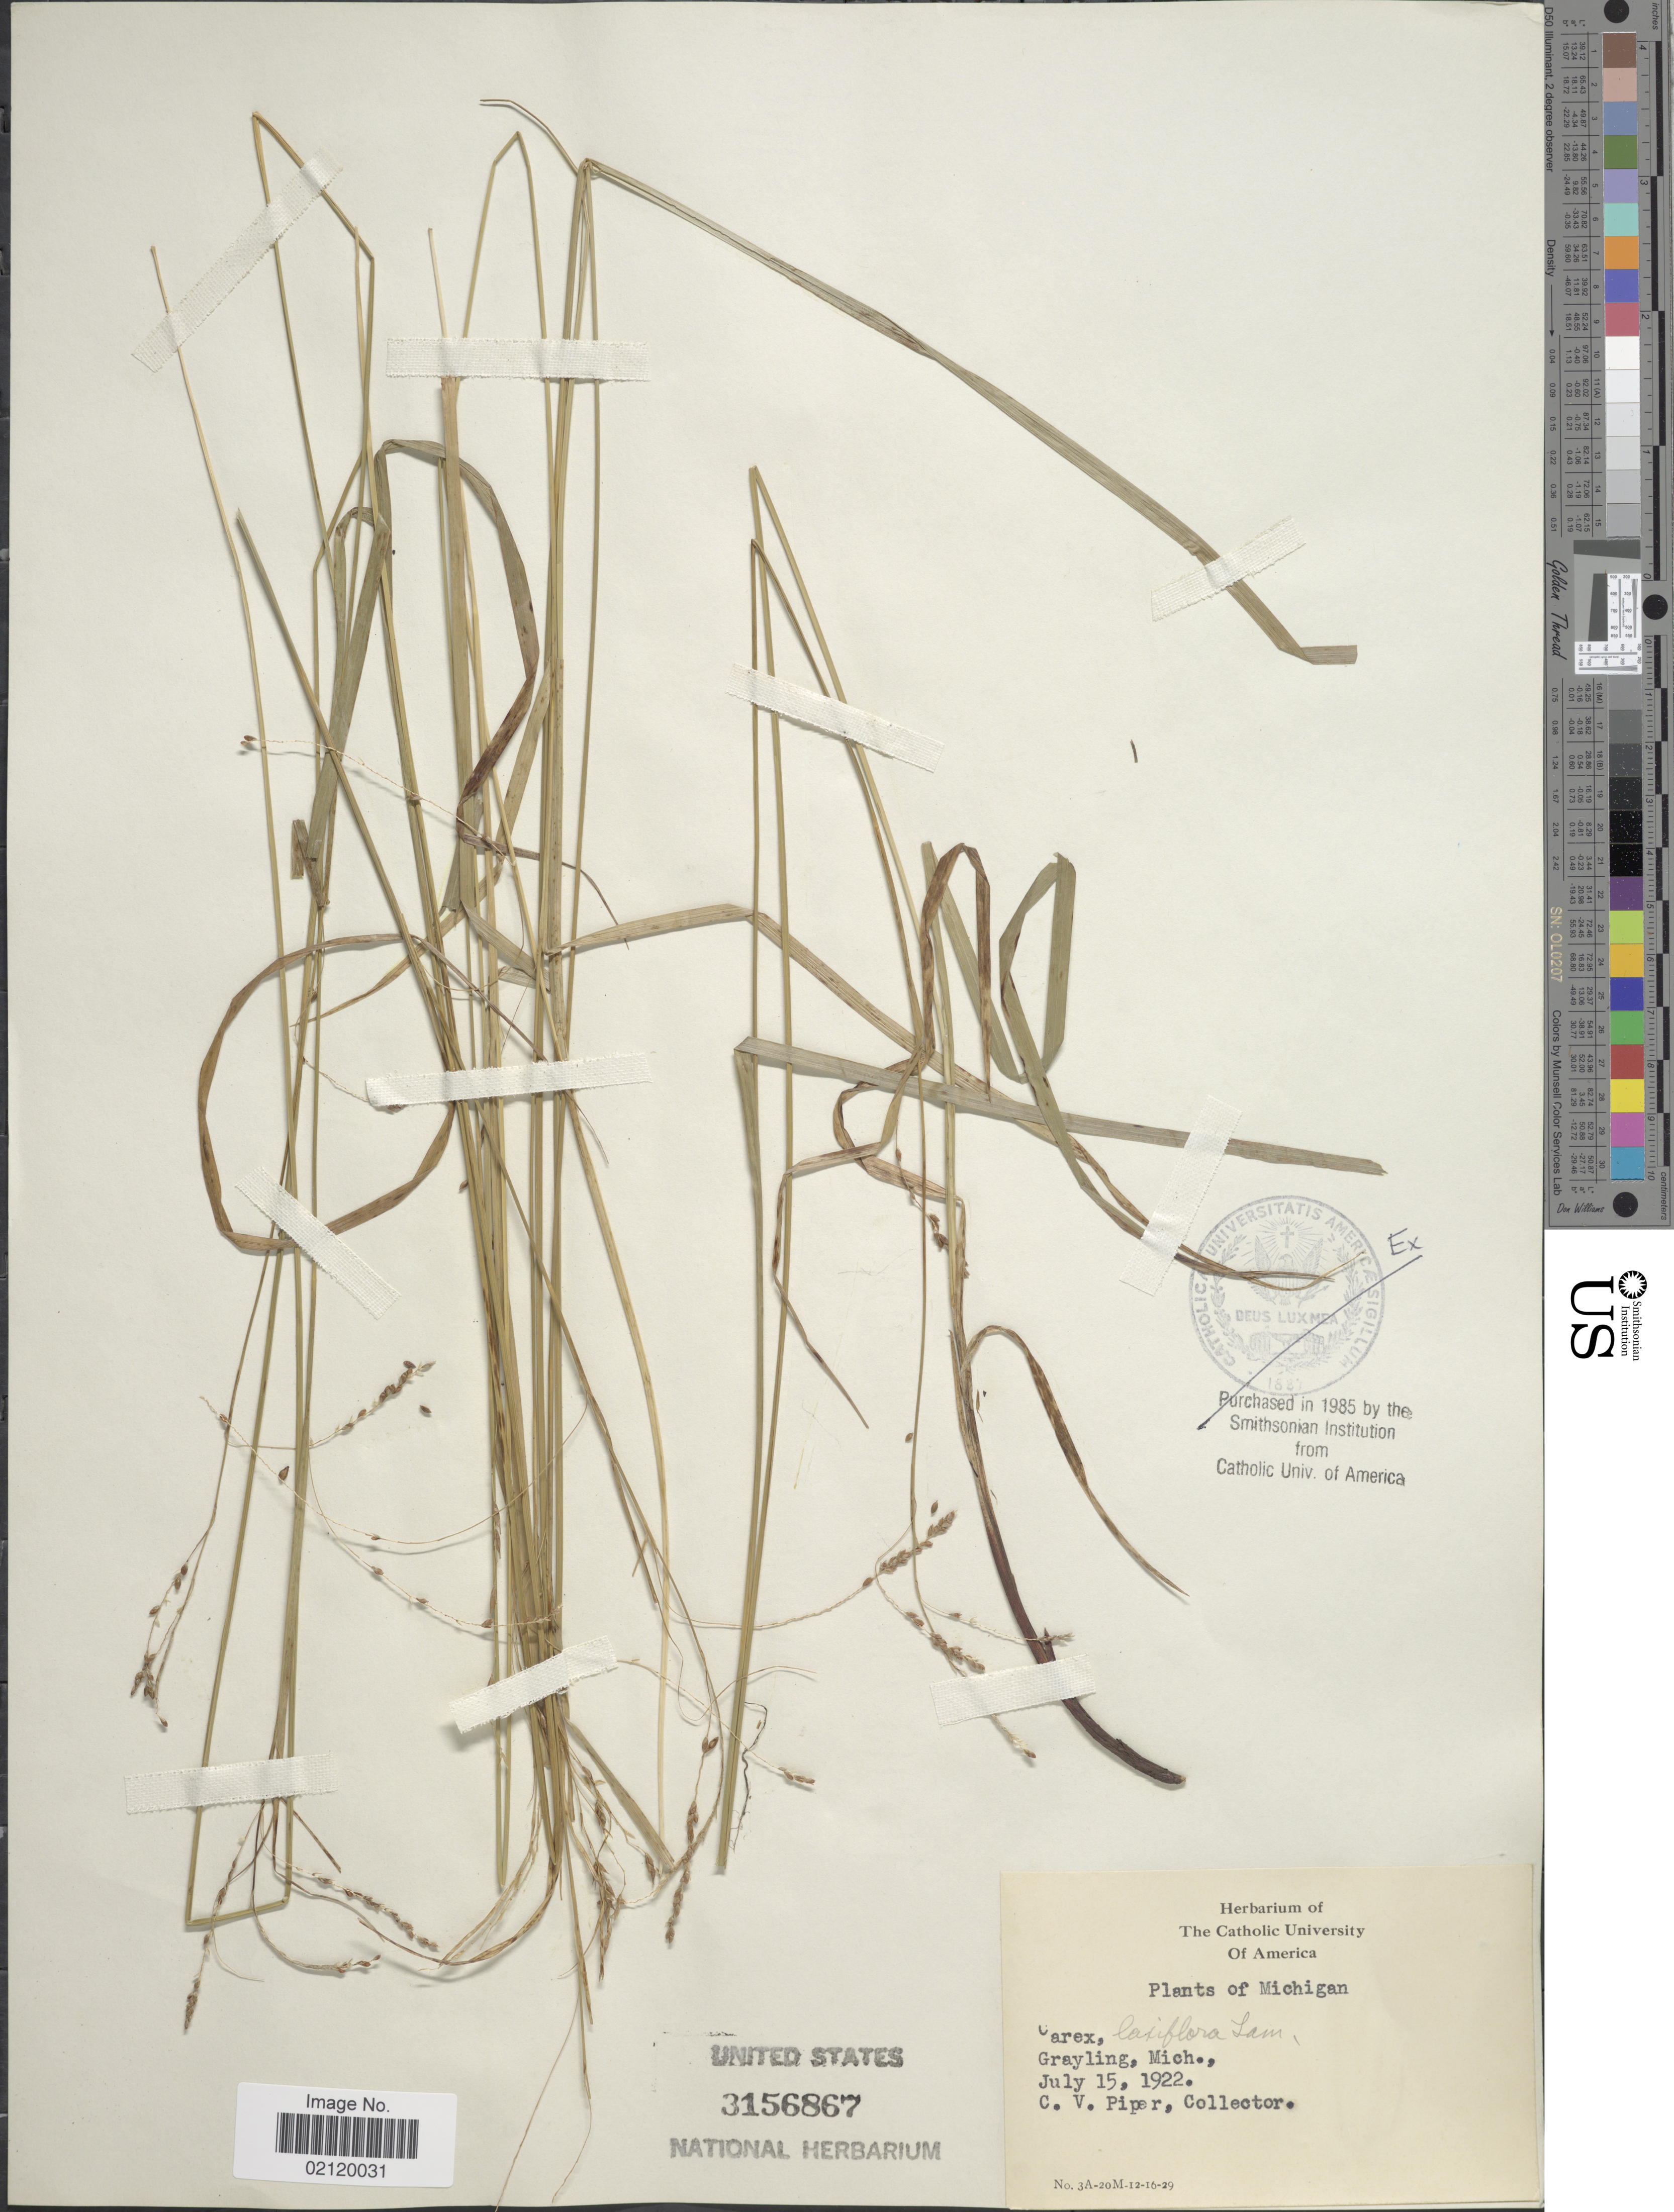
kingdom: Plantae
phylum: Tracheophyta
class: Liliopsida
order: Poales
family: Cyperaceae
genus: Carex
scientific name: Carex laxiflora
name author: Lam.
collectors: C. V. Piper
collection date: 1922-07-15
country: United States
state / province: Michigan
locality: Grayling, Mich.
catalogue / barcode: US 3156867